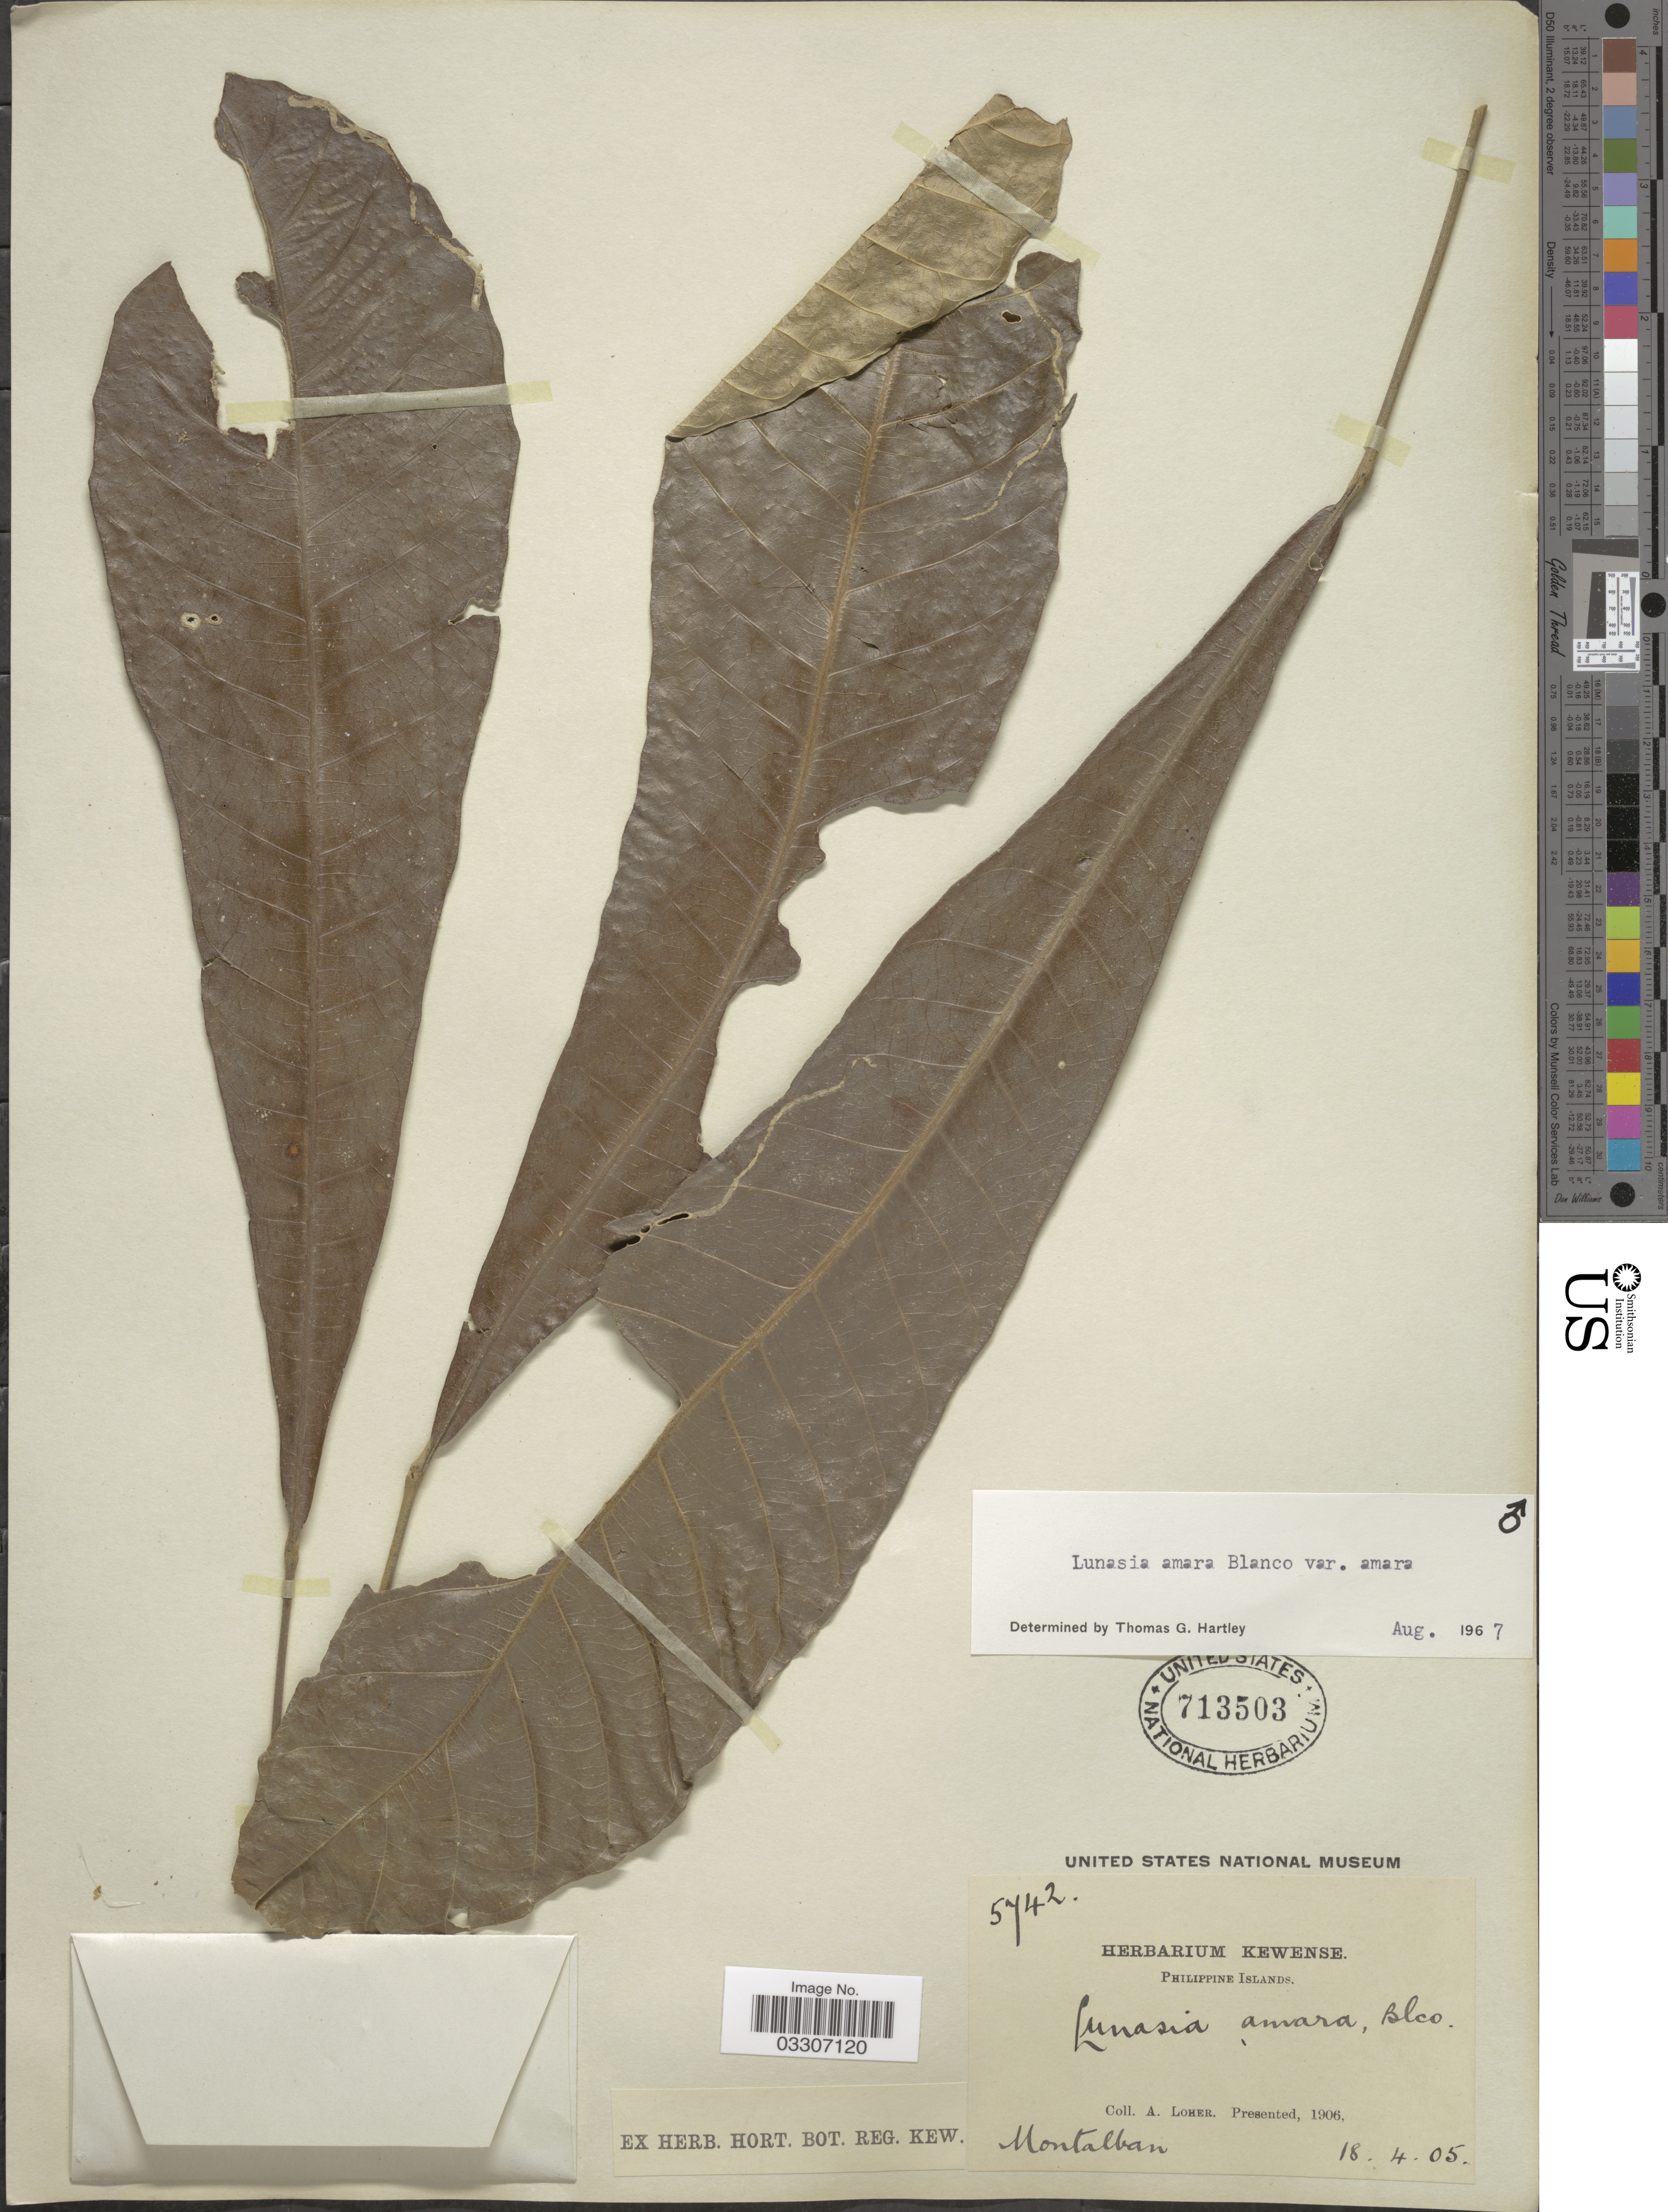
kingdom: Plantae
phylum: Tracheophyta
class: Magnoliopsida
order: Sapindales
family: Rutaceae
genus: Lunasia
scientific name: Lunasia amara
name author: Blanco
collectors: A. Loher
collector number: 5742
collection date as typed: Transcribed d/m/y: 18/4/5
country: Philippines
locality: Montalban.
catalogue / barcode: US 713503